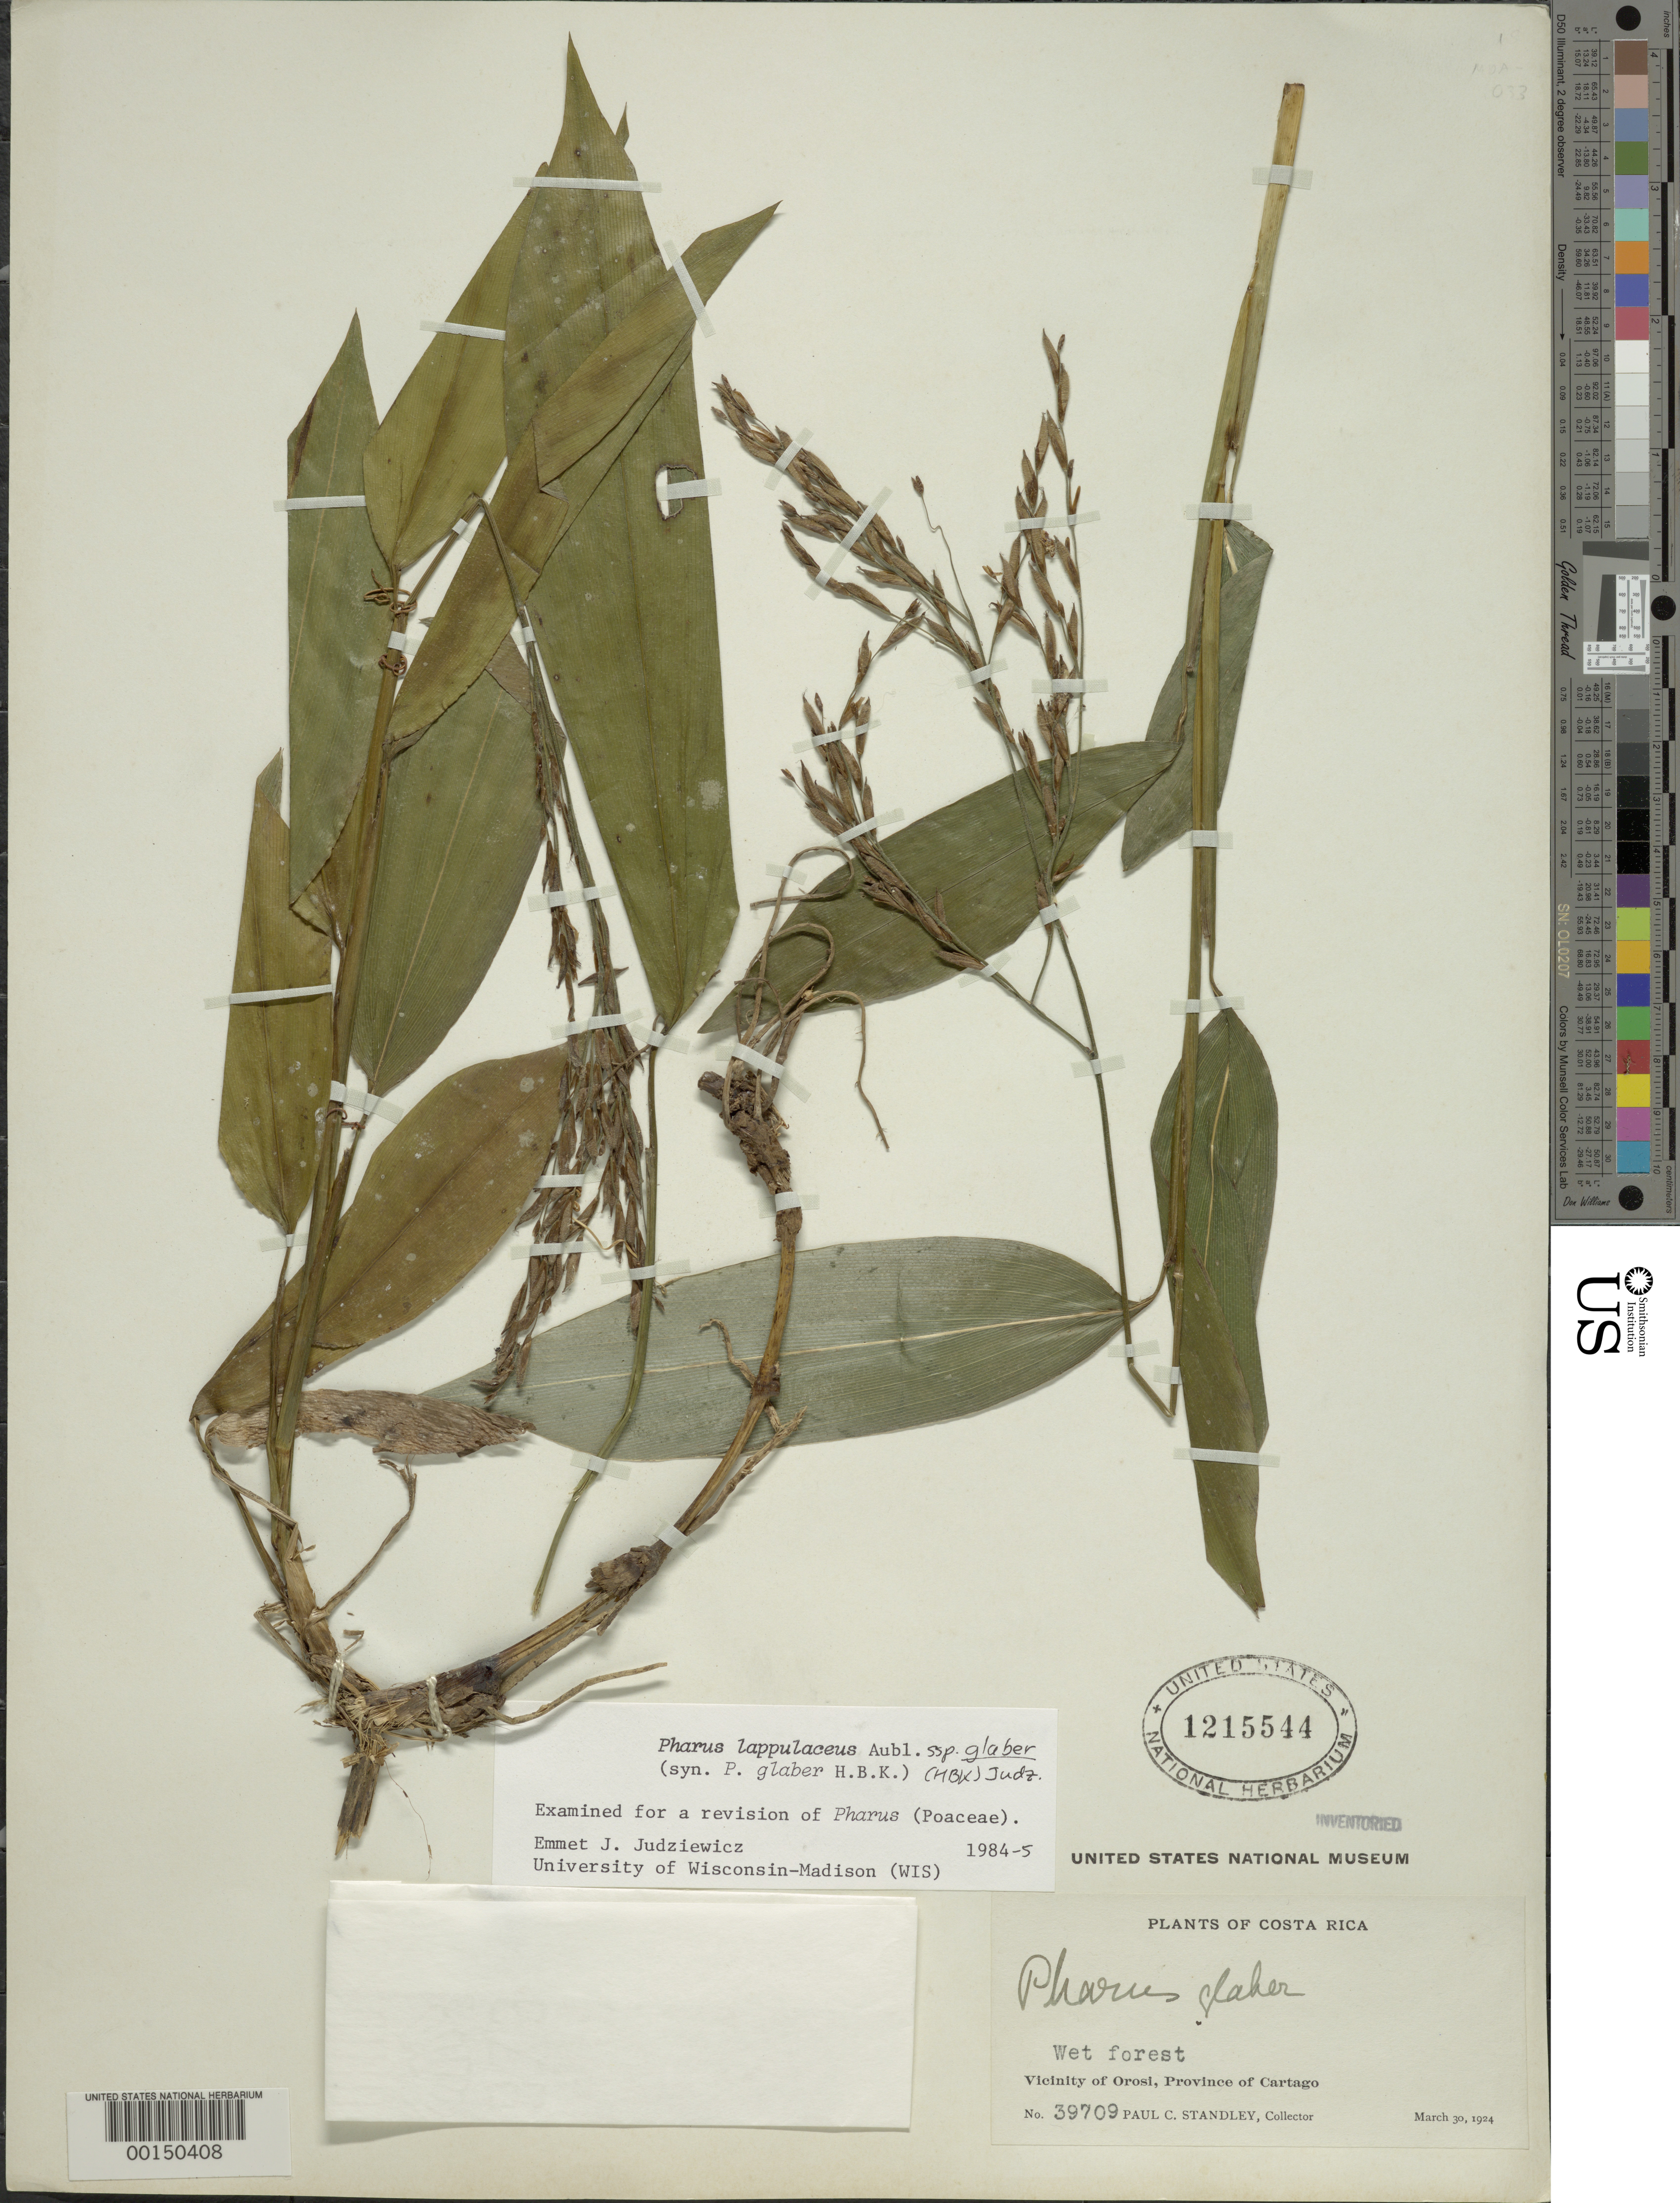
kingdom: Plantae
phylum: Tracheophyta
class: Liliopsida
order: Poales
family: Poaceae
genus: Pharus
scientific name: Pharus lappulaceus subsp. glaber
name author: (Kunth) Judz.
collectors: P. C. Standley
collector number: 39709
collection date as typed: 30 Mar 1924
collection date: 1924-03-30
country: Costa Rica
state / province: Cartago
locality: Orosi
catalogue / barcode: US 1215544